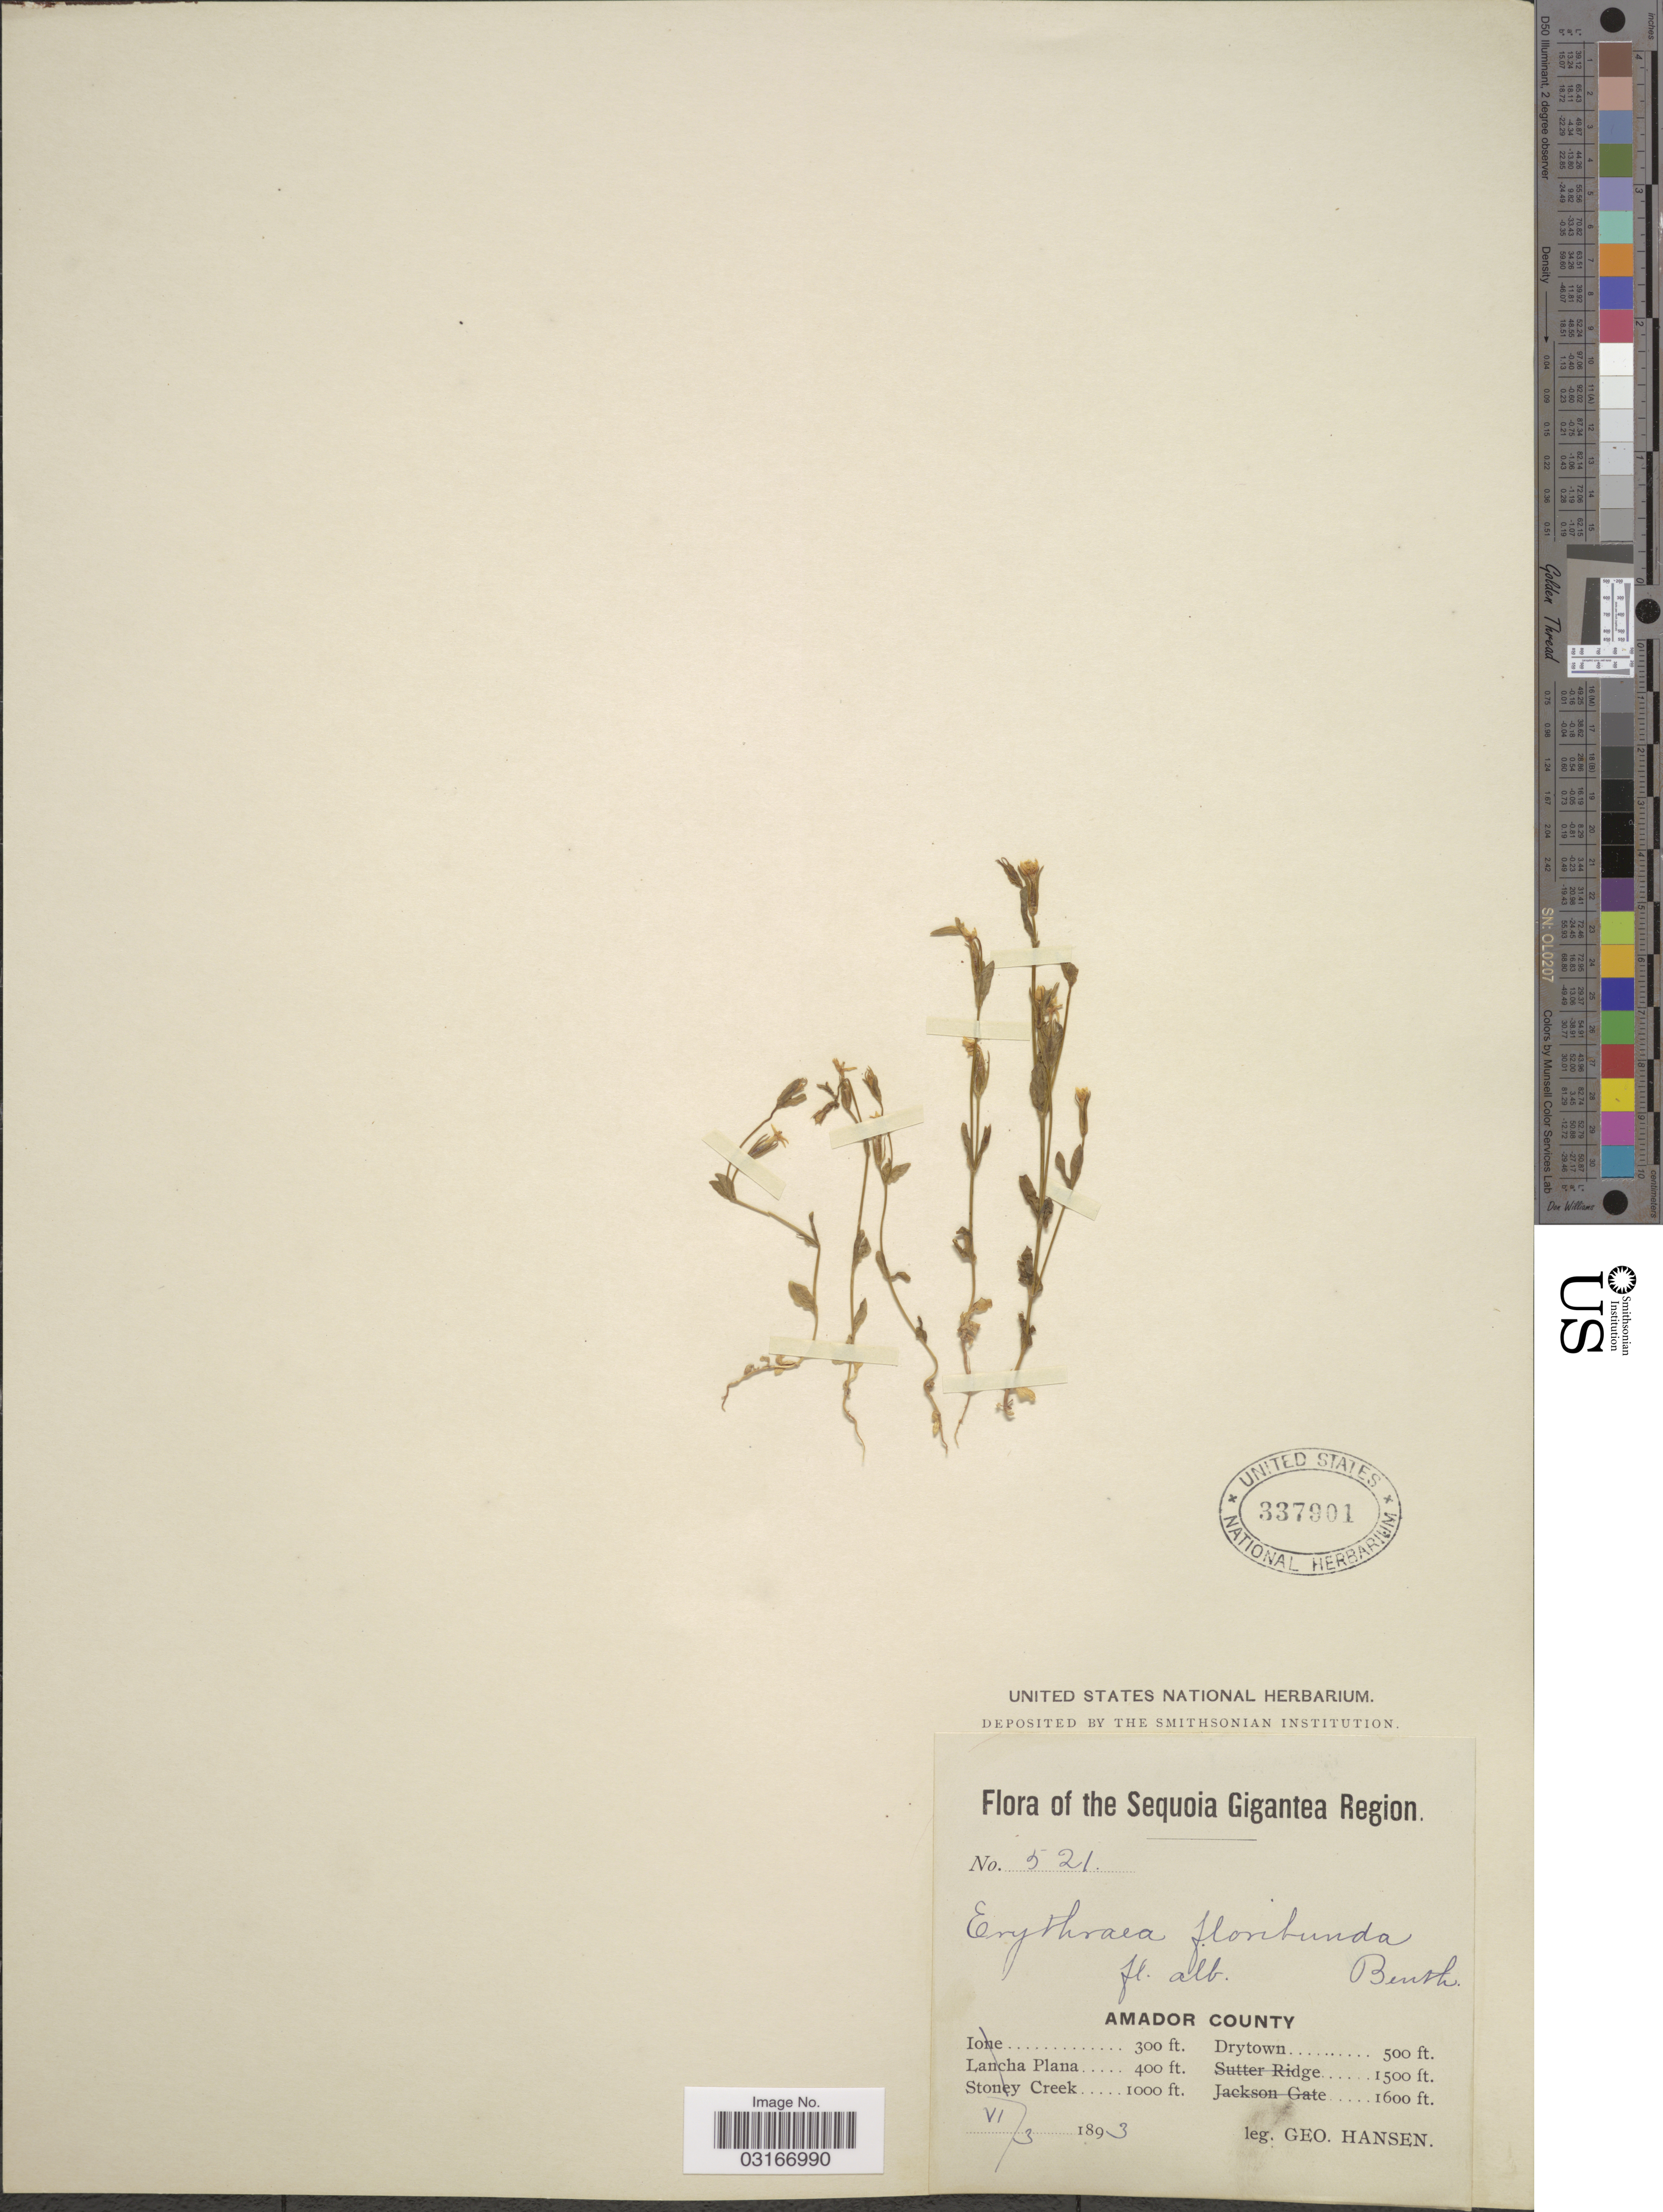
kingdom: Plantae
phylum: Tracheophyta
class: Magnoliopsida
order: Gentianales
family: Gentianaceae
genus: Centaurium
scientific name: Centaurium muehlenbergii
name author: (Griseb.) W. Wight ex Piper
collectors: G. Hansen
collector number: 521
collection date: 1893-06-03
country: United States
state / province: California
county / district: Amador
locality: Sequoia Gigantea Region, Amador County, Drytown.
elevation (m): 152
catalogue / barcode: US 337901